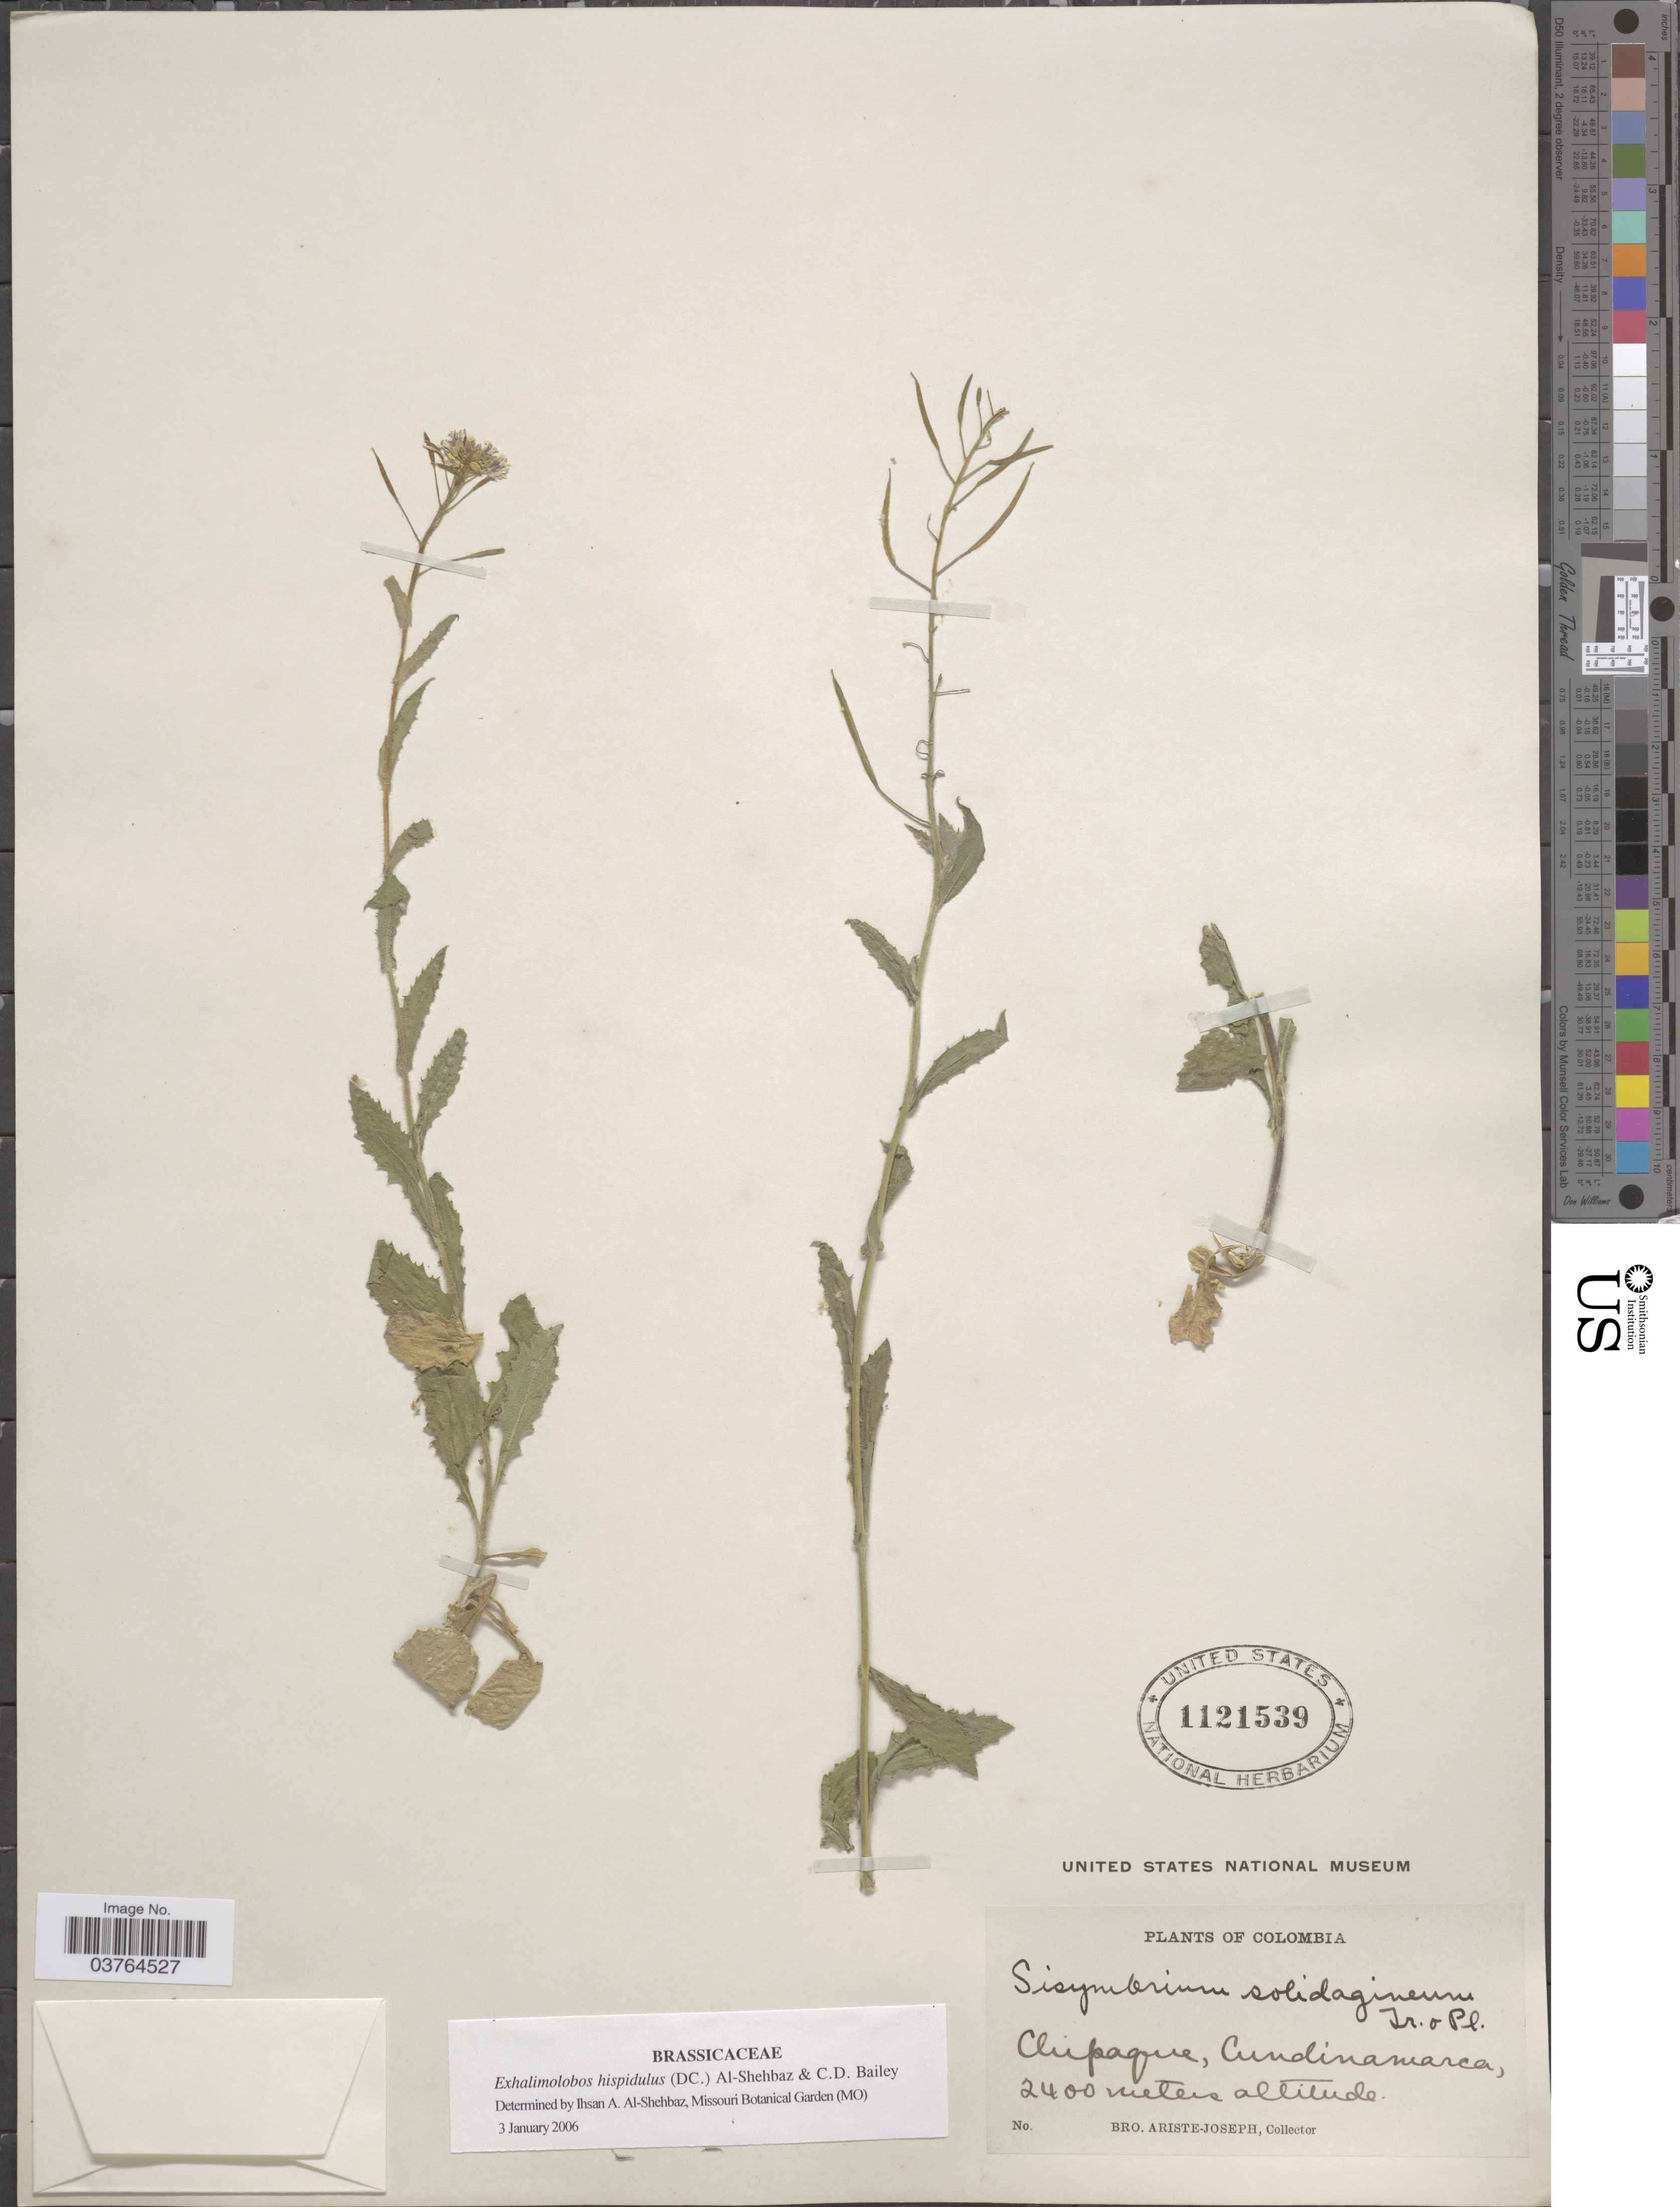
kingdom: Plantae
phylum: Tracheophyta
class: Magnoliopsida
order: Brassicales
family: Brassicaceae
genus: Exhalimolobos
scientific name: Exhalimolobos hispidulus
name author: (DC.) Al-Shehbaz & C.D. Bailey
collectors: Bro. Ariste-Joseph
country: Colombia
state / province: Cundinamarca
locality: Chipaque.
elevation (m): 2400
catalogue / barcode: US 1121539